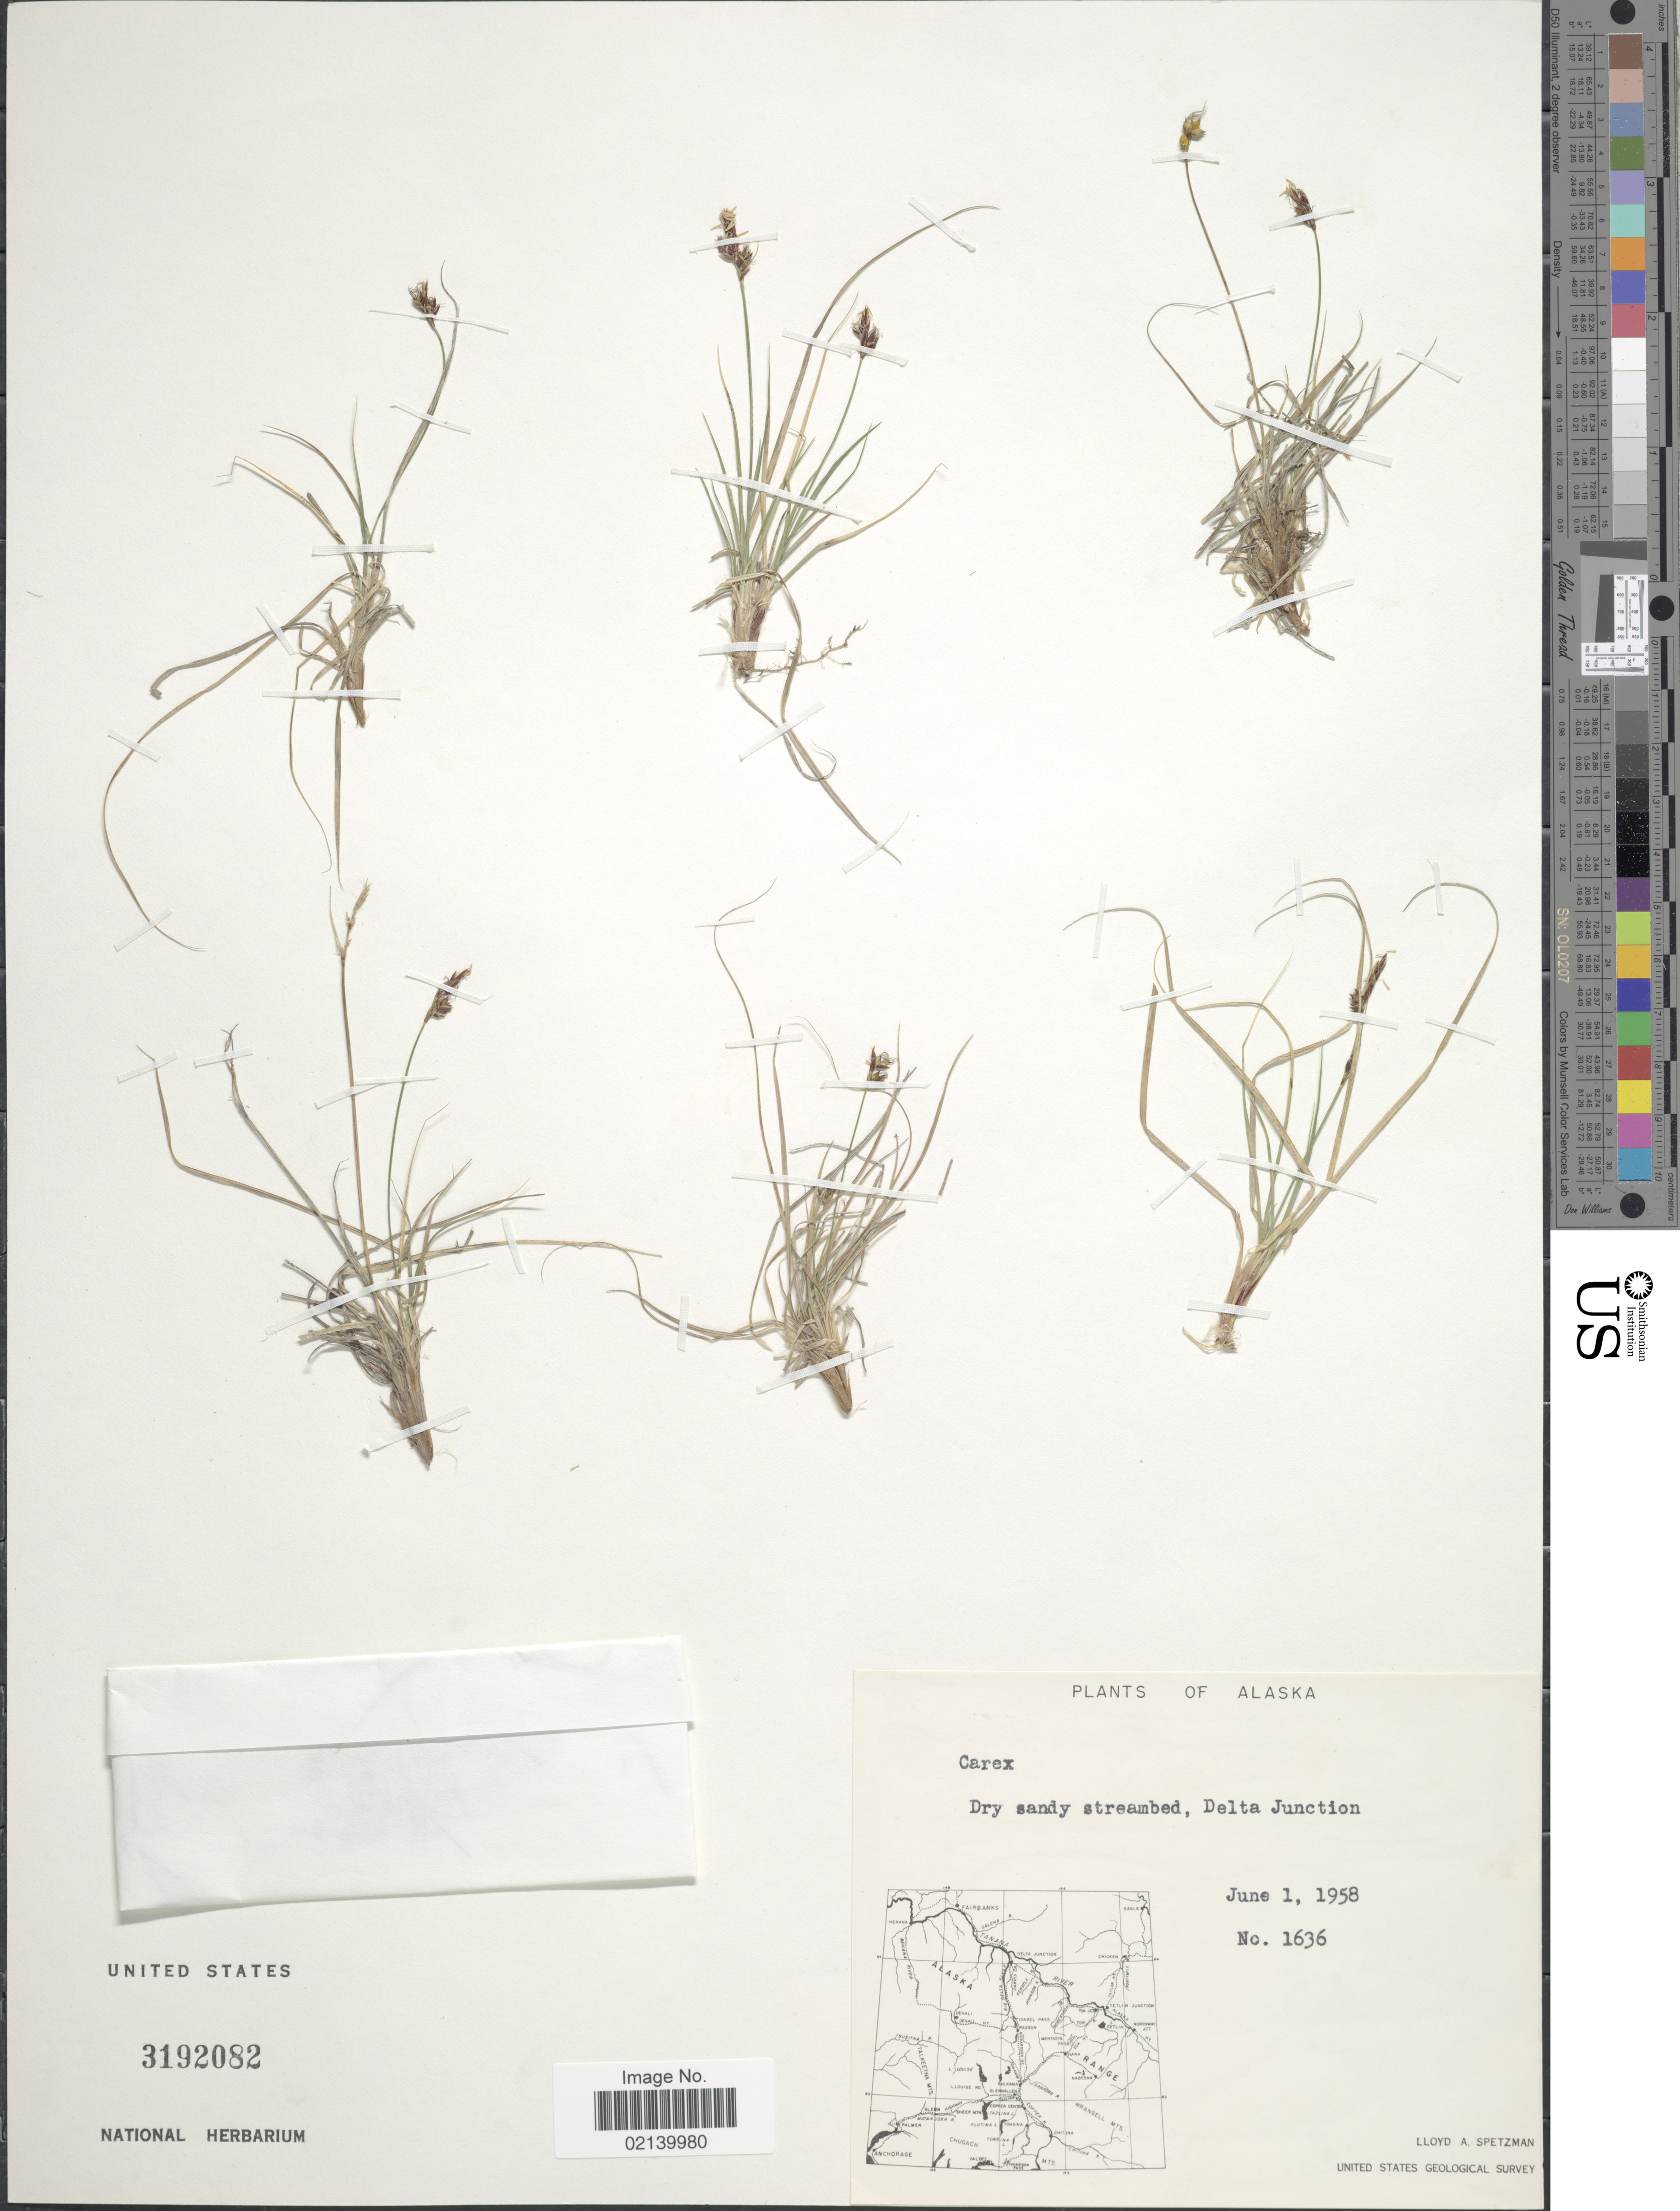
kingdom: Plantae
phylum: Tracheophyta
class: Liliopsida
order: Poales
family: Cyperaceae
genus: Carex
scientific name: Carex sp.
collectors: L. Spetzman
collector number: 1636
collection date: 1958-06-01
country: United States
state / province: Alaska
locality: Dry sandy streambed, Delta Junction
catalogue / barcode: US 3192082